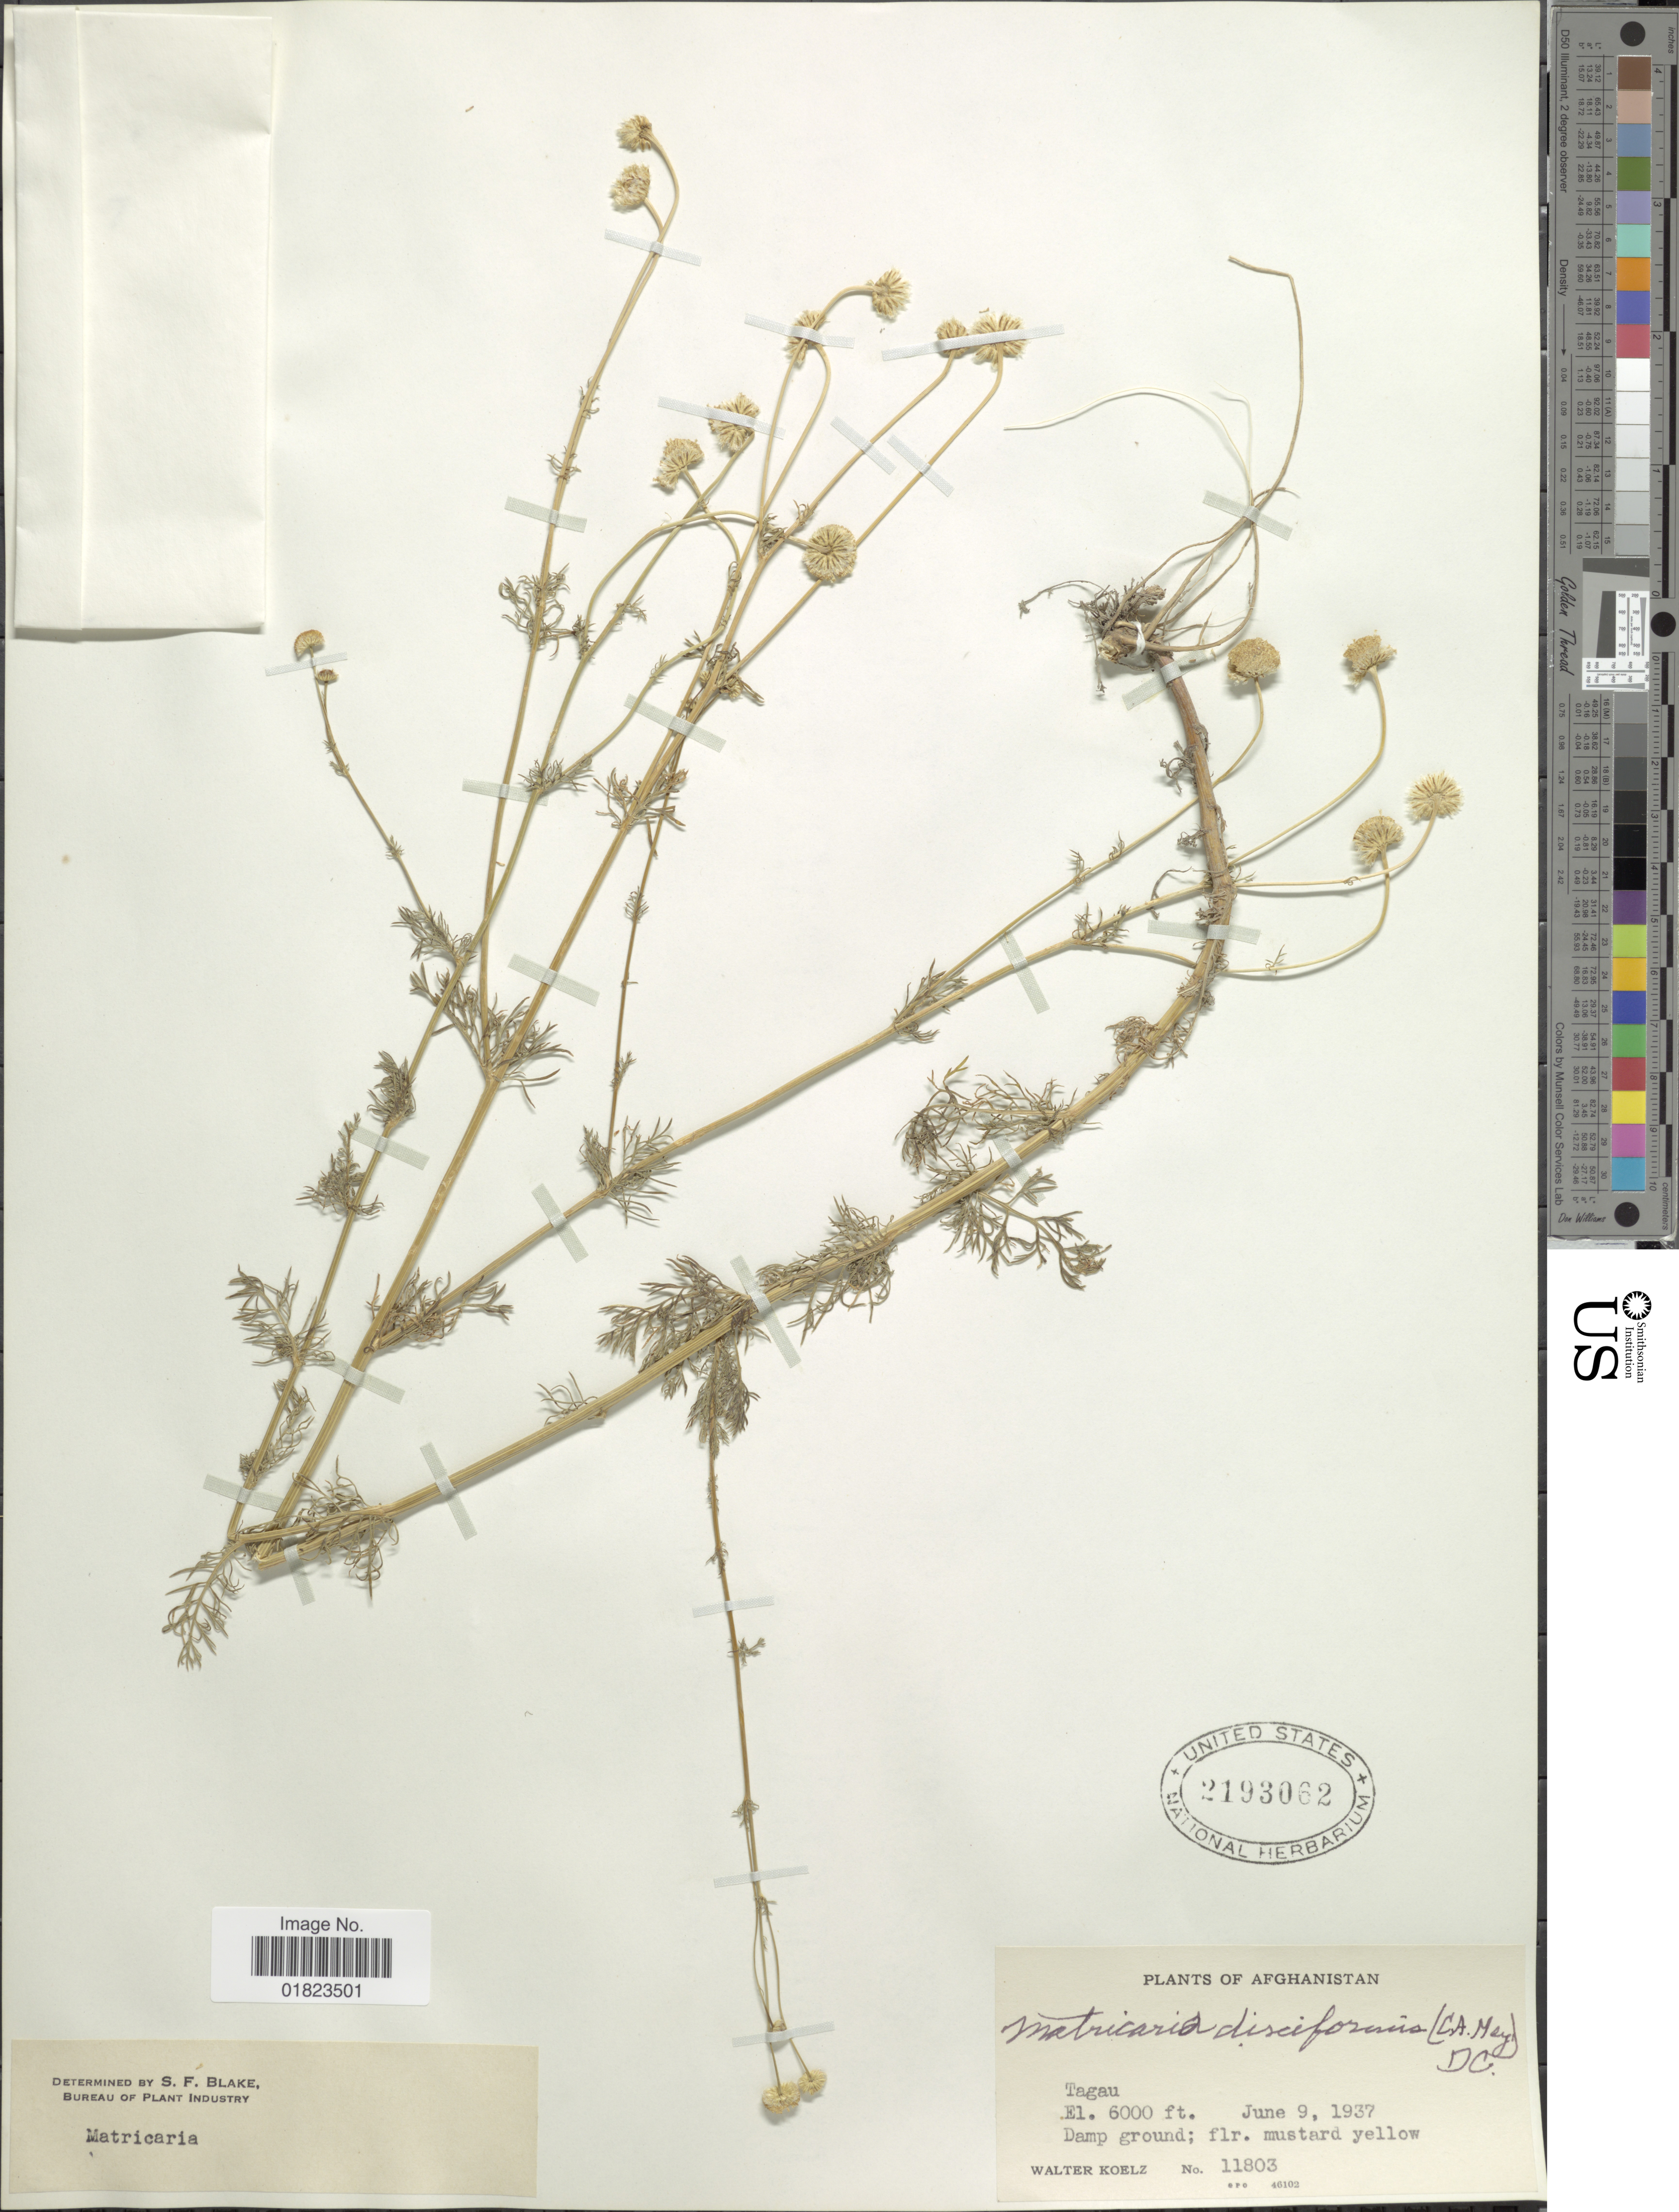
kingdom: Plantae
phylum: Tracheophyta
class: Magnoliopsida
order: Asterales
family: Asteraceae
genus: Tripleurospermum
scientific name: Tripleurospermum disciforme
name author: (C.A. Mey.) Sch. Bip.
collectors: W. N. Koelz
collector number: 11803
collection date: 1937-06-09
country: Afghanistan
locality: A Tagau, Damp ground.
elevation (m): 1829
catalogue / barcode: US 2193062